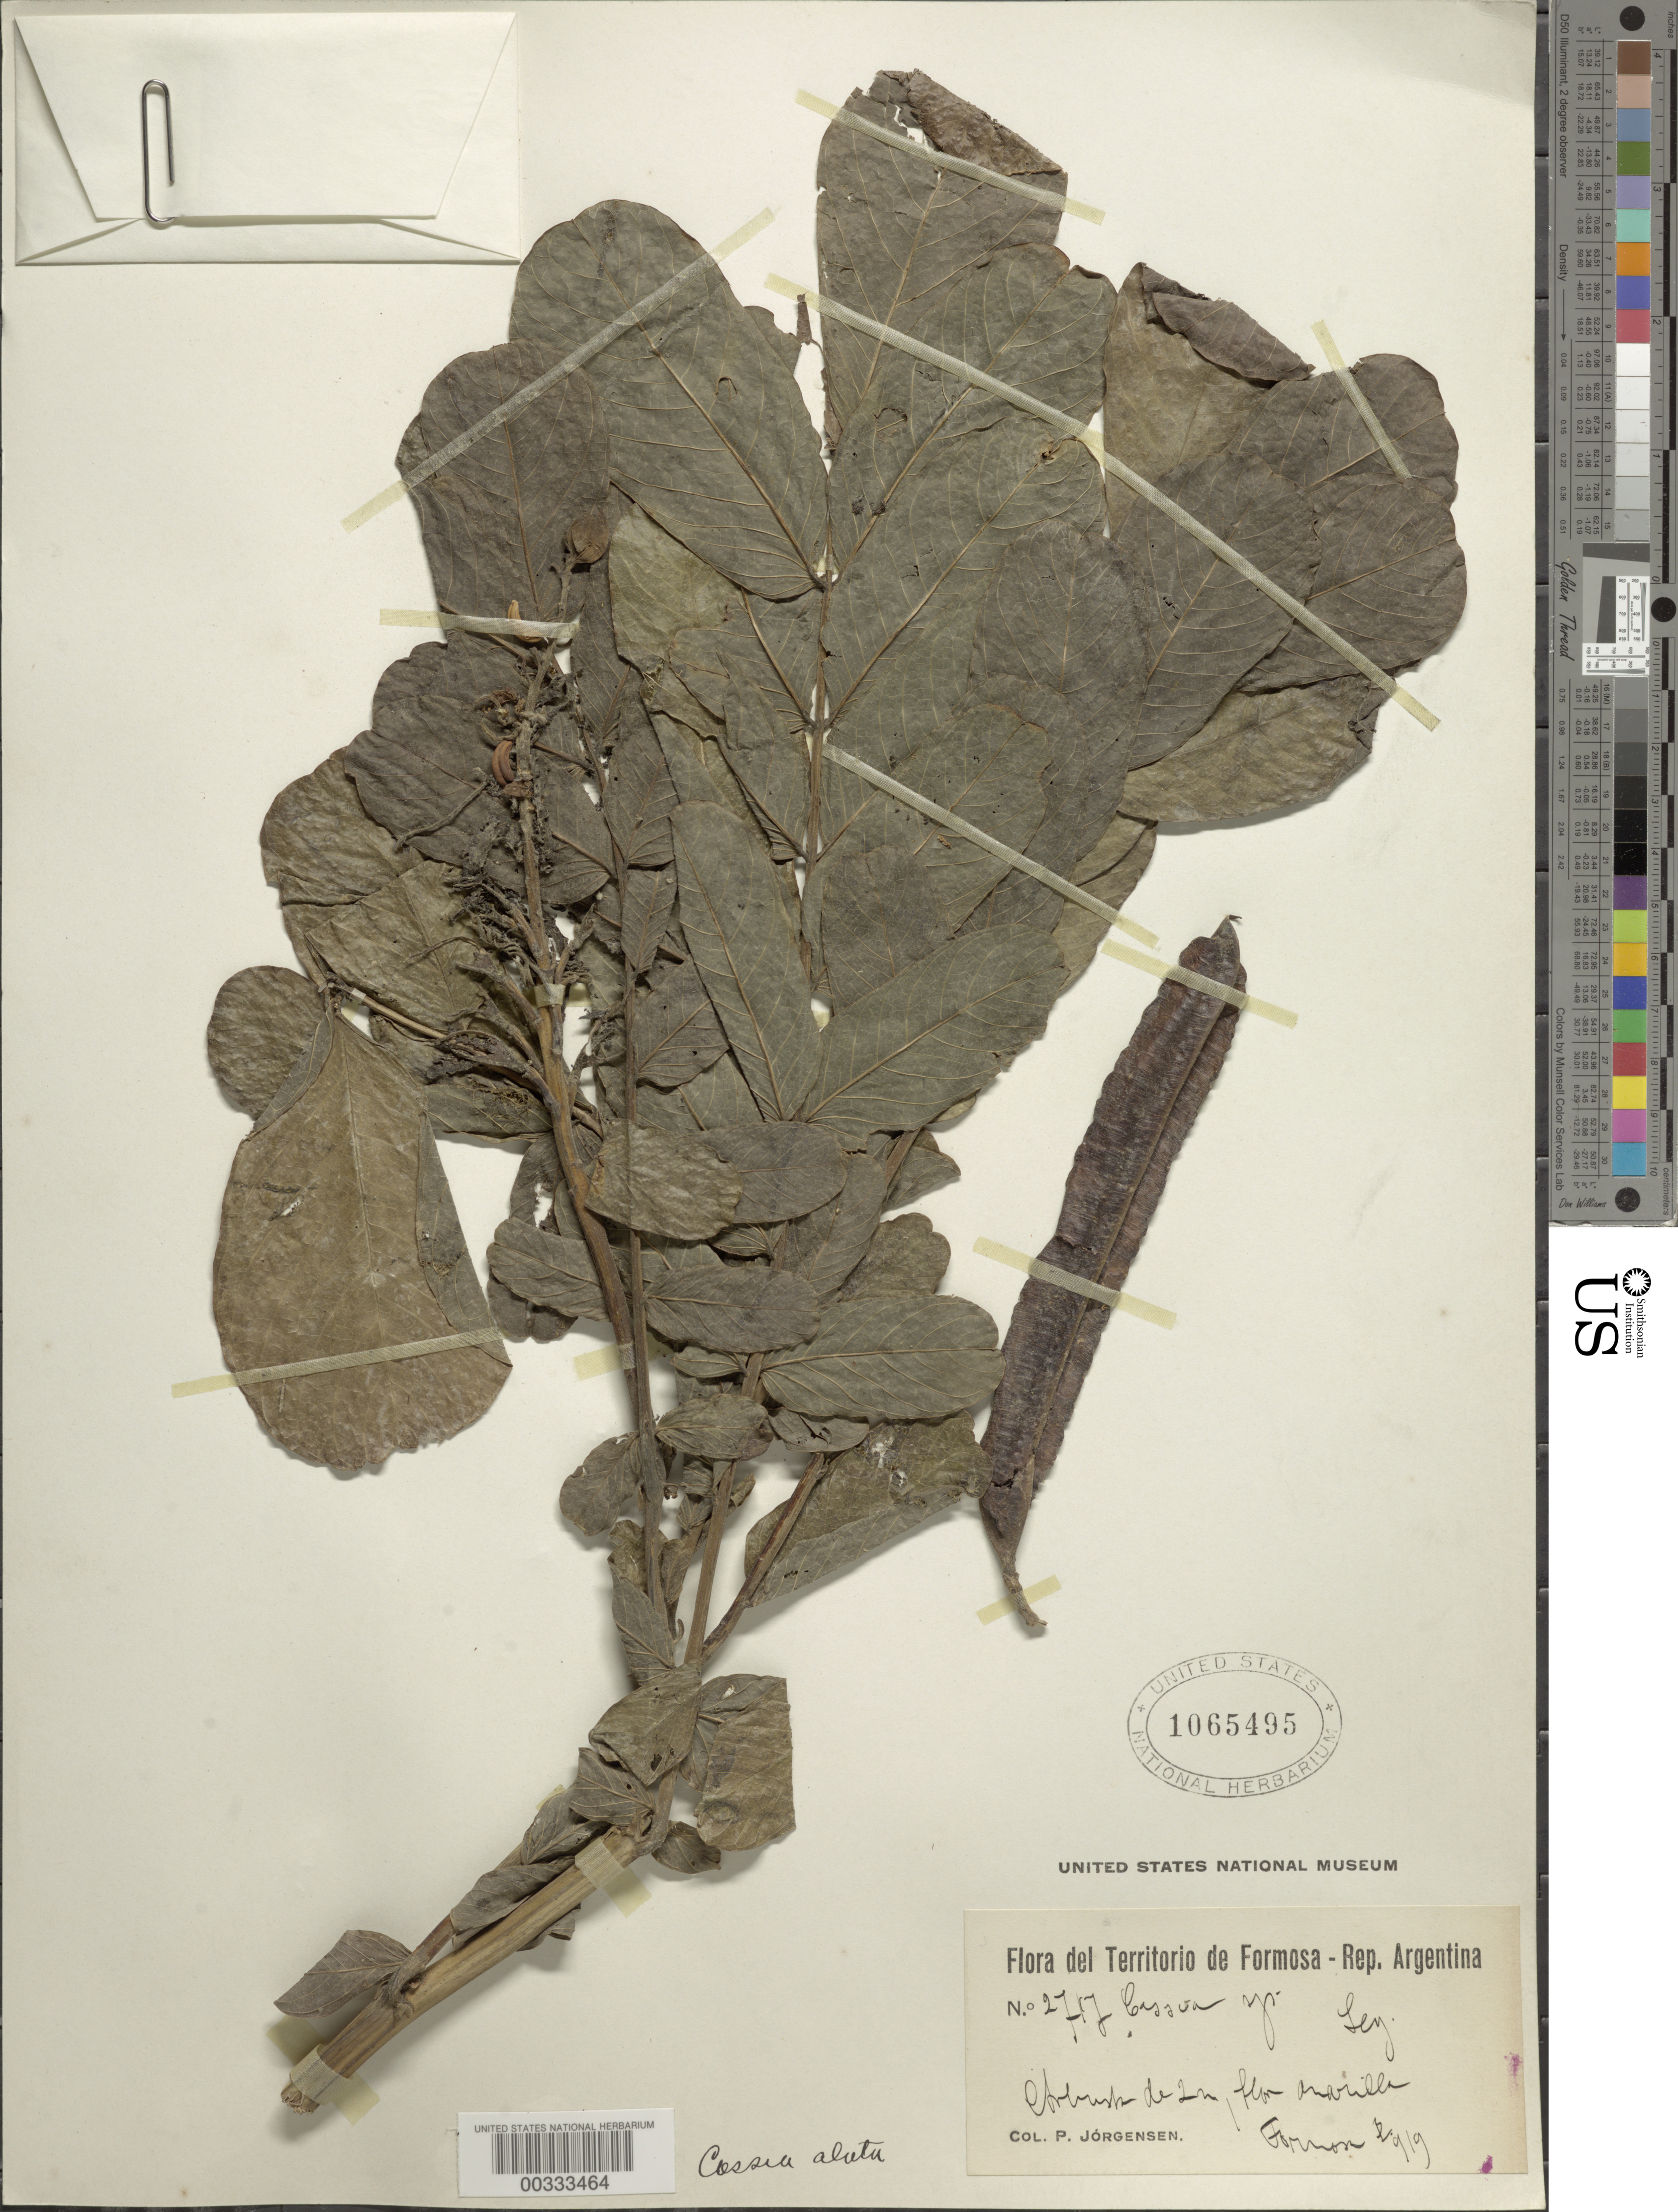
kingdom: Plantae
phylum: Tracheophyta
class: Magnoliopsida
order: Fabales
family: Fabaceae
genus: Senna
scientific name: Senna alata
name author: (L.) Roxb.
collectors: P. Jörgensen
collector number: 2717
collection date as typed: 1919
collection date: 1919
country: Argentina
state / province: Formosa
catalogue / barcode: US 1065495